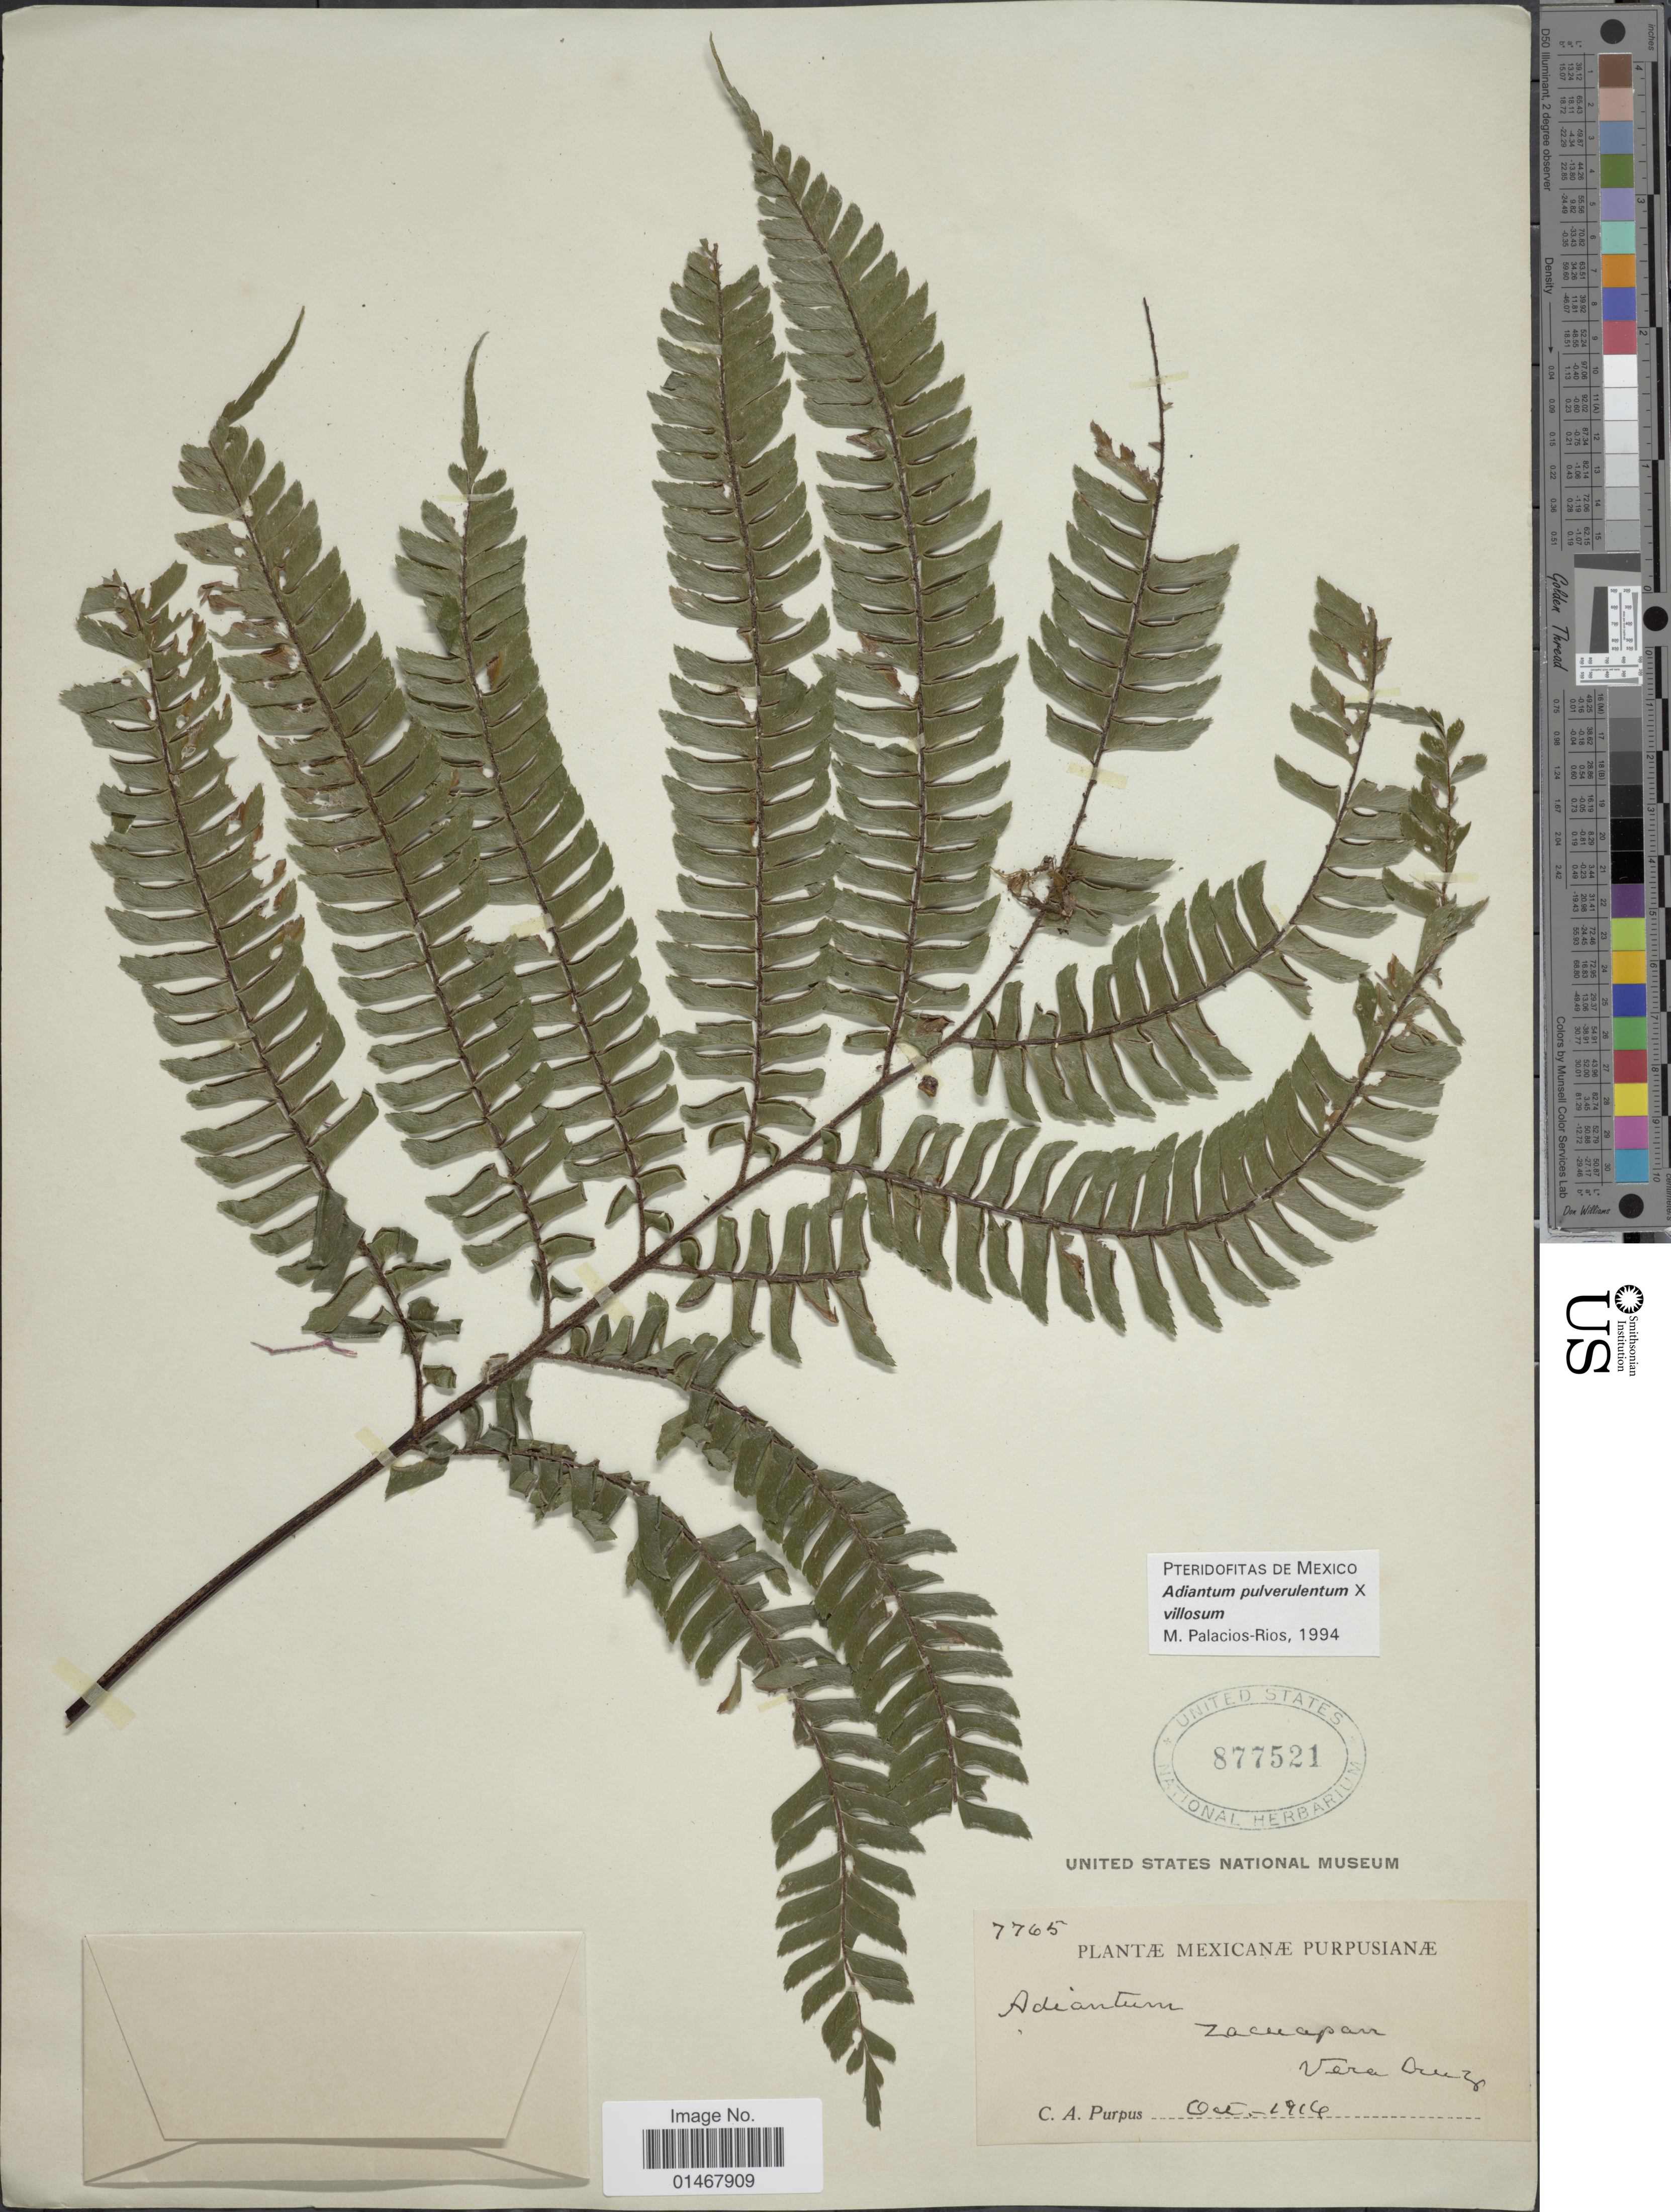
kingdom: Plantae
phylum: Tracheophyta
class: Polypodiopsida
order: Polypodiales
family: Pteridaceae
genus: Adiantum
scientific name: Adiantum pulverulentum x A. villosum L.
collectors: C. A. Purpus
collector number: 7765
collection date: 1916-10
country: Mexico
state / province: Veracruz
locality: Zacuapan, Vera Cruz.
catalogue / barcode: US 877521